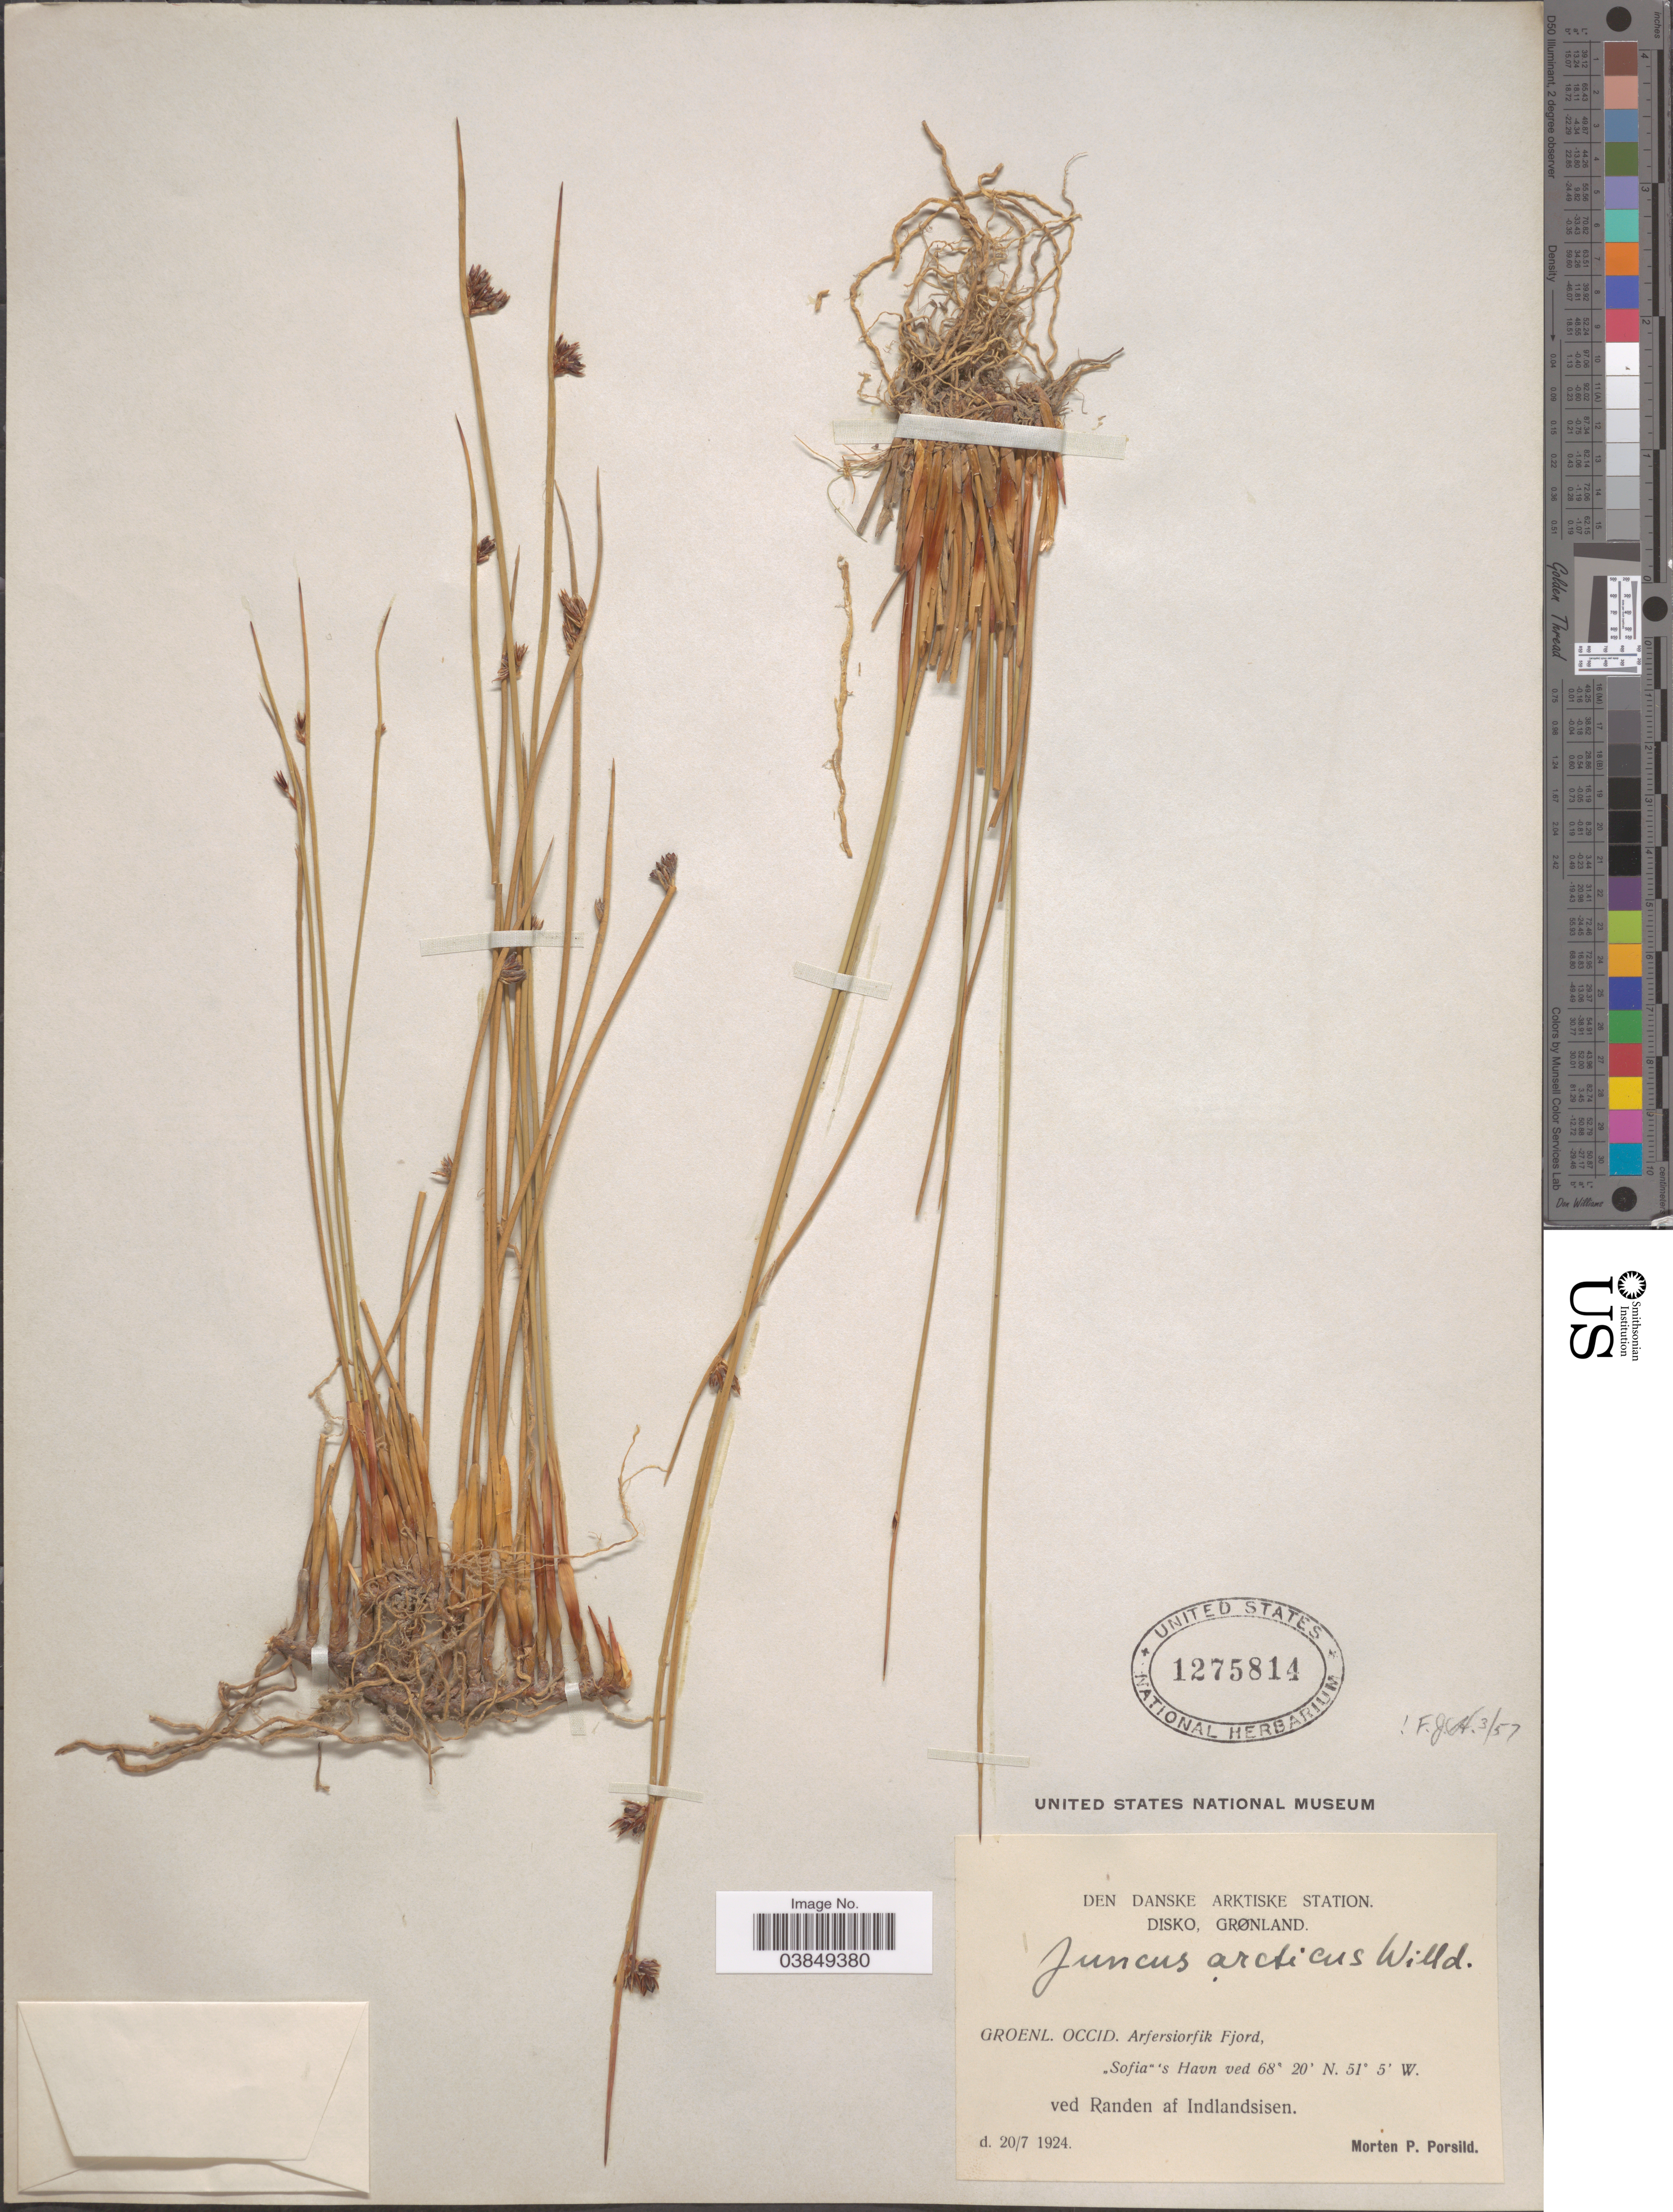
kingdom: Plantae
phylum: Tracheophyta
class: Liliopsida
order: Poales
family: Juncaceae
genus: Juncus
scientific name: Juncus arcticus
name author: Willd.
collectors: M. P. Porsild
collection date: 1924-07-20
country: Greenland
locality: Den Danske Arktiske Station Disko, Grønland. Groenl. occid. Arfersiorfik Fjord, ,,Sofia' 's Havn ved. Ved Randen af Indlandsisen.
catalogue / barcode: US 1275814